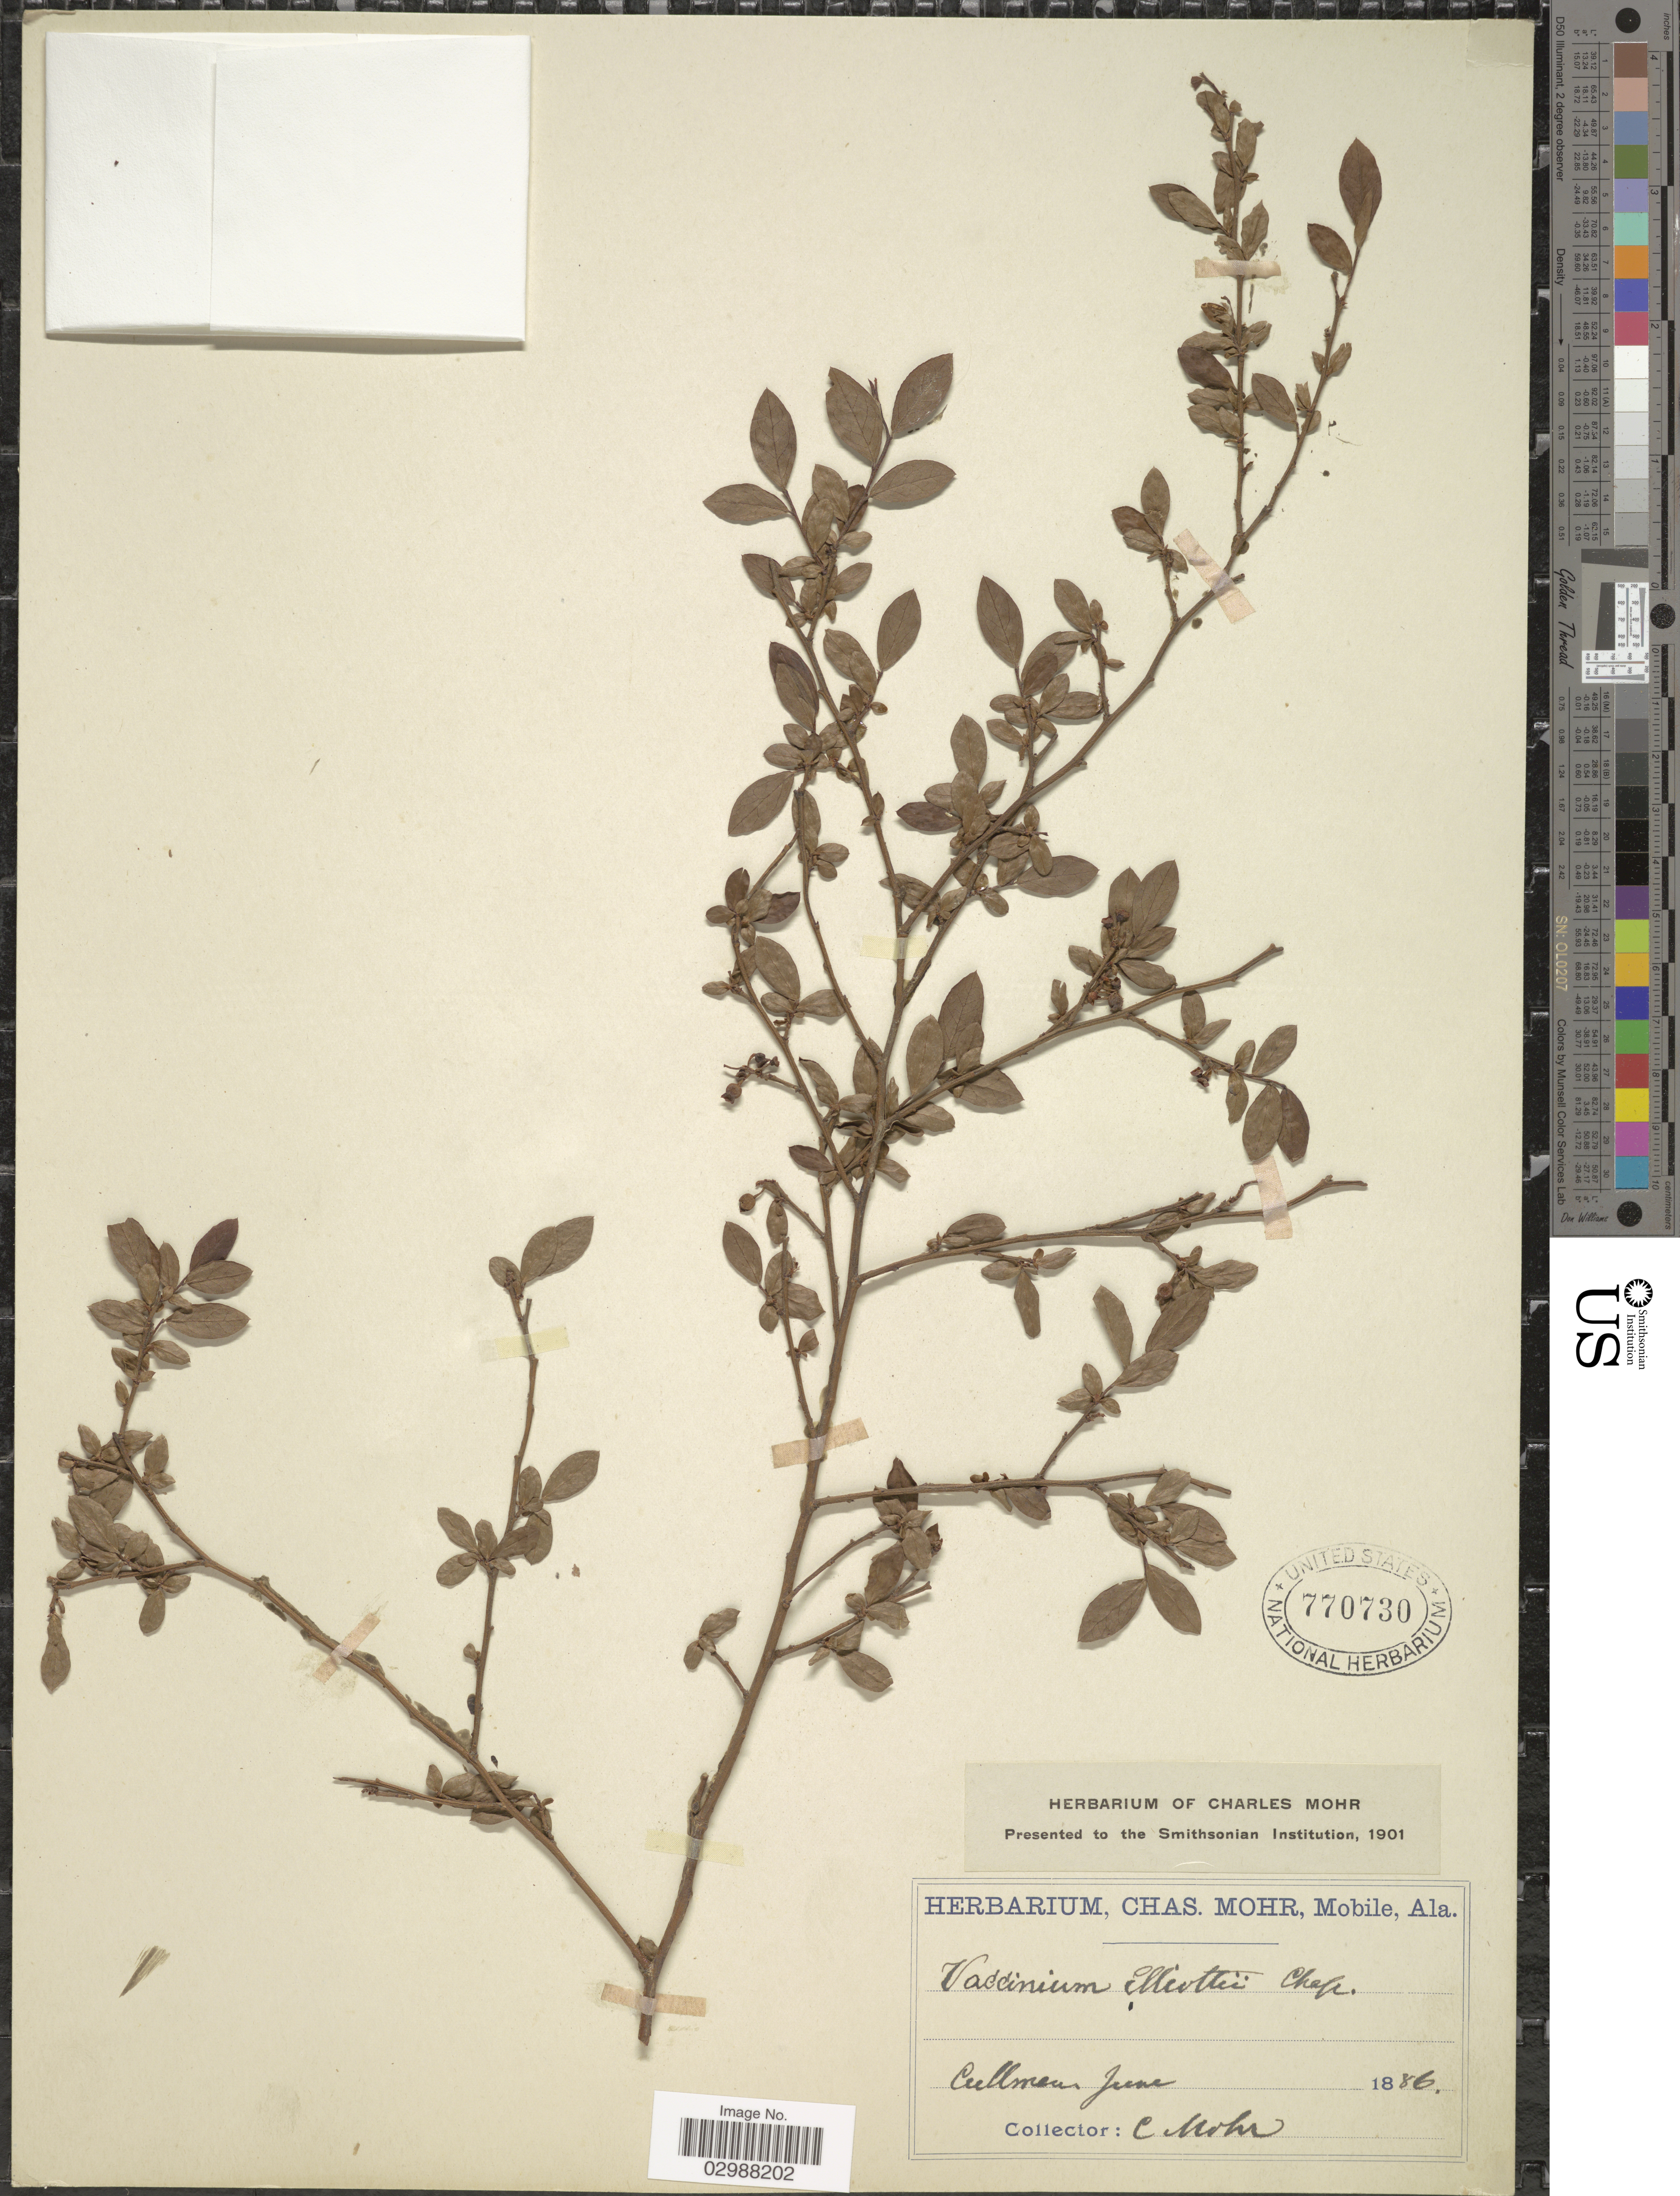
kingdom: Plantae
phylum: Tracheophyta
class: Magnoliopsida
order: Ericales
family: Ericaceae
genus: Vaccinium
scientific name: Vaccinium elliottii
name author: Chapm.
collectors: Mohr, C. T. (herbarium)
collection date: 1886-06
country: United States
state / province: Alabama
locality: Cullman.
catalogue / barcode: US 770730